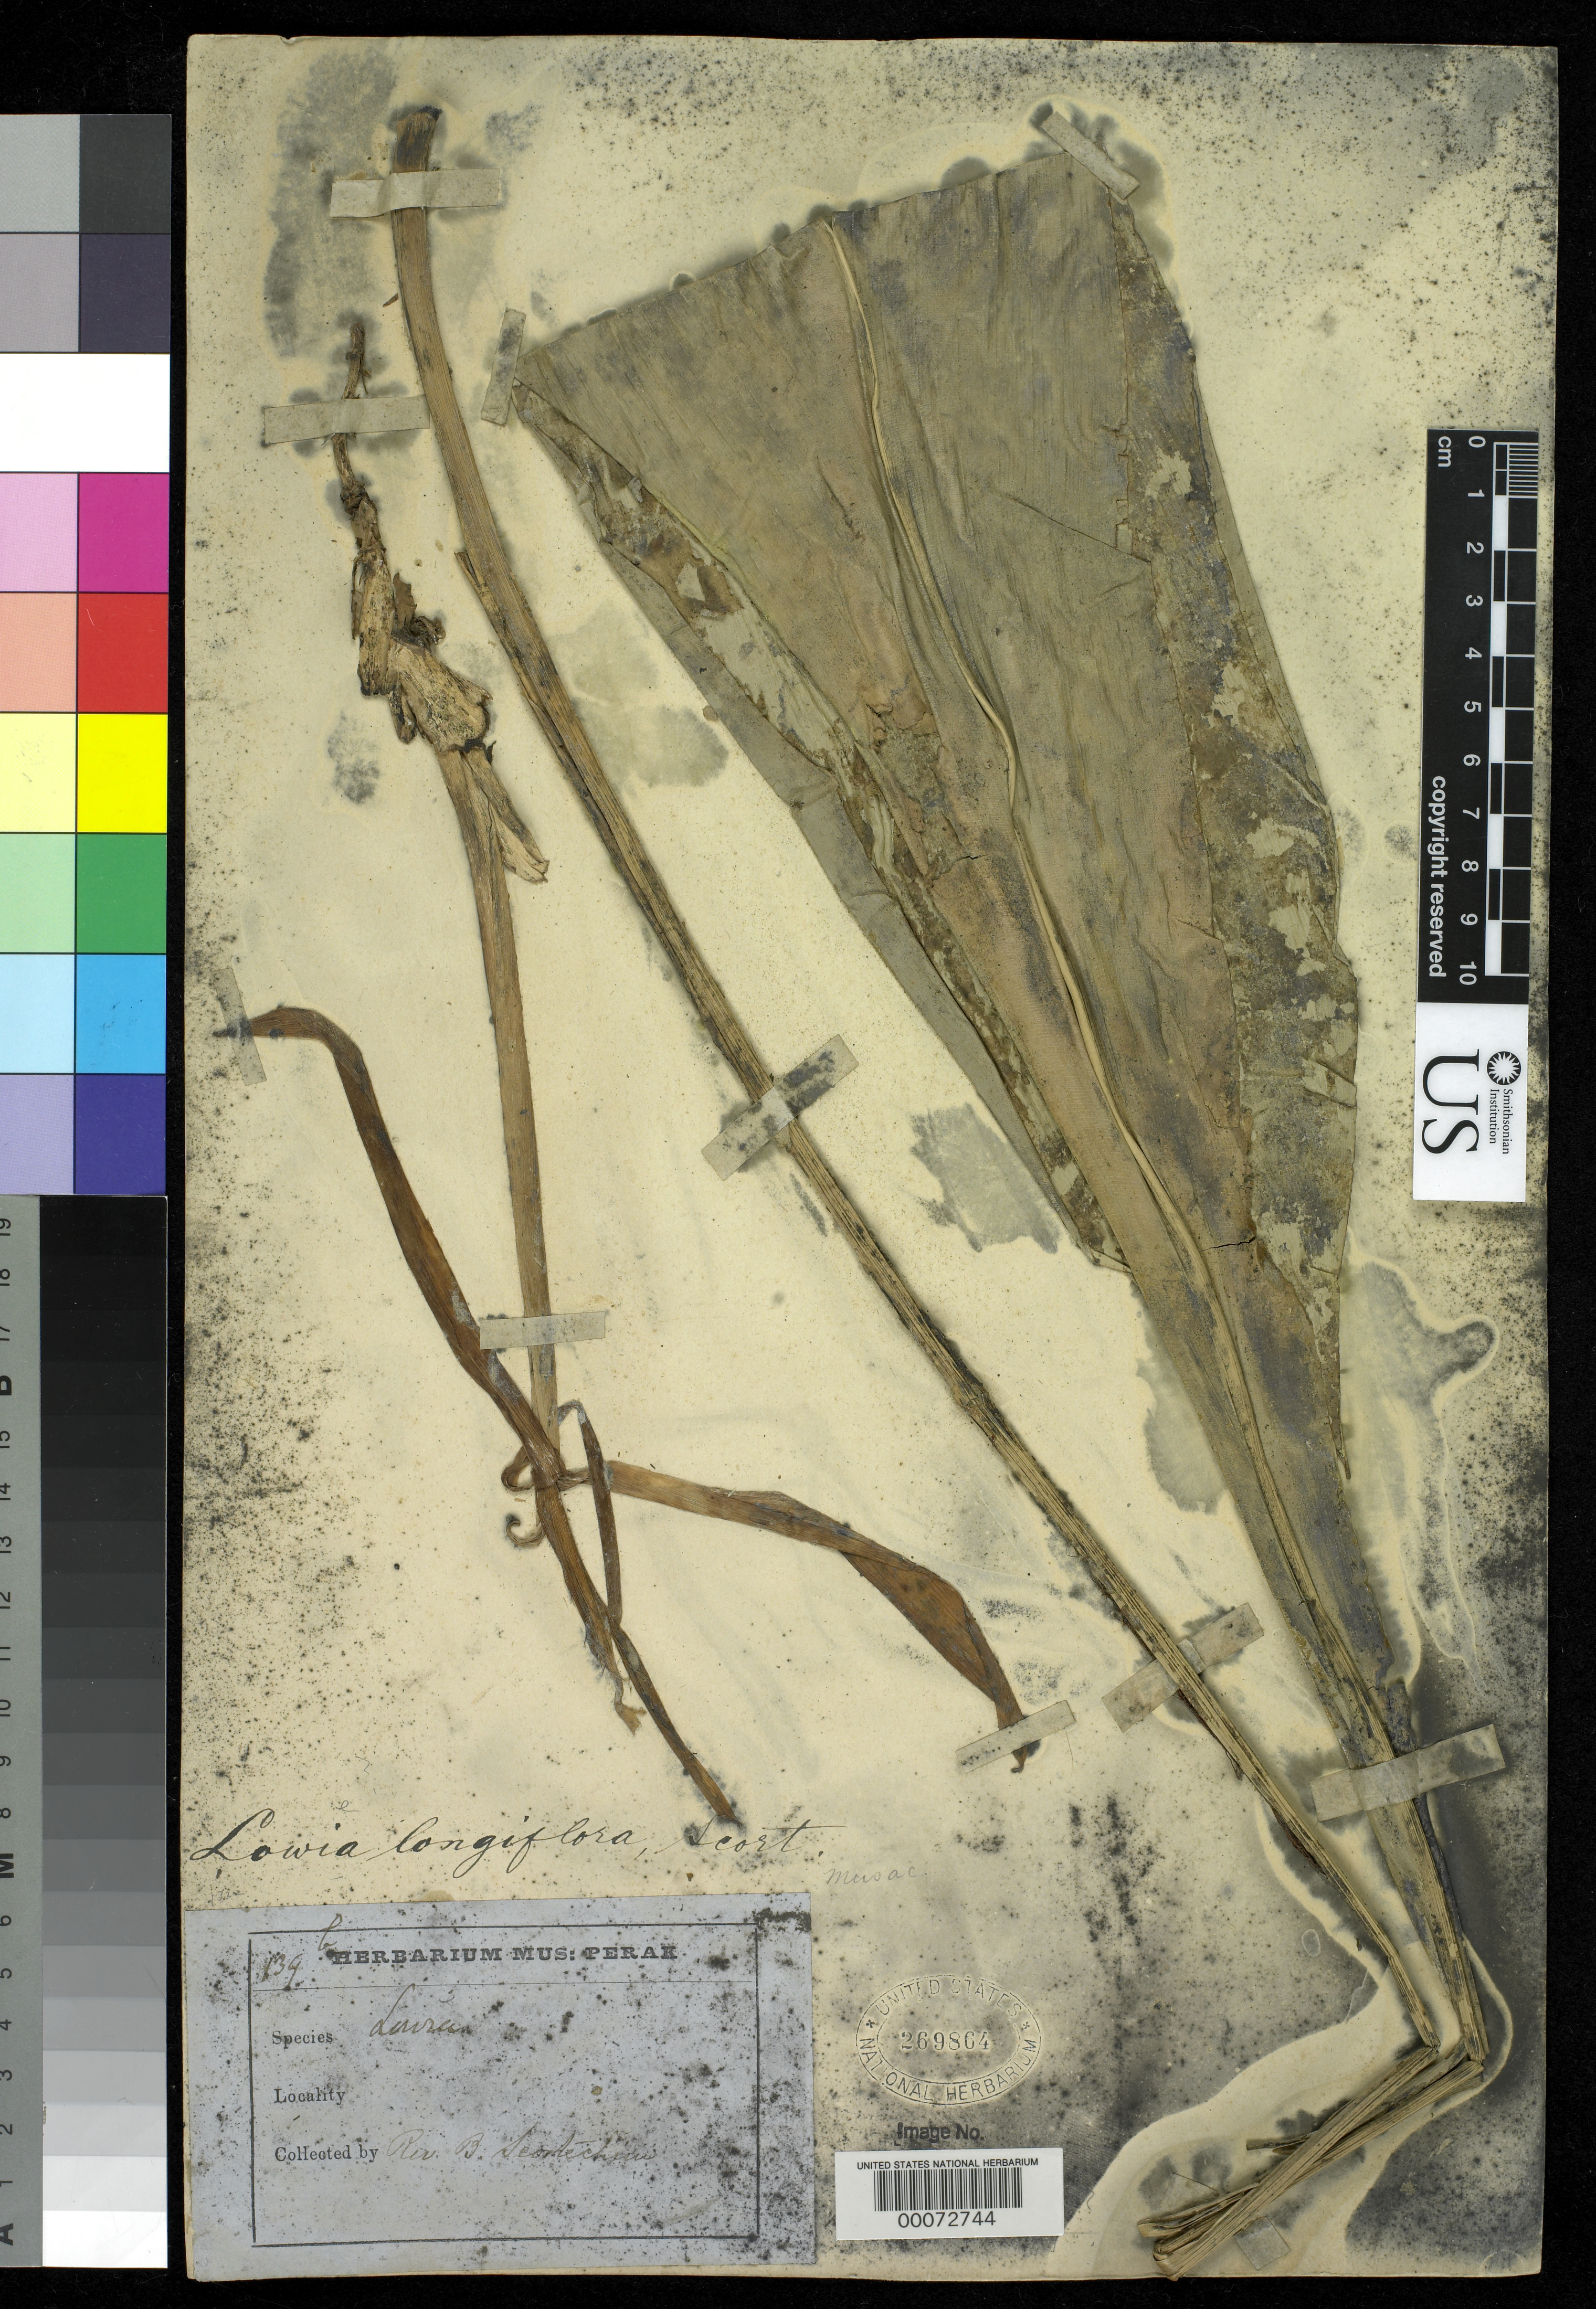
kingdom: Plantae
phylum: Tracheophyta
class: Liliopsida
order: Zingiberales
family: Lowiaceae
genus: Orchidantha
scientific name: Orchidantha longiflora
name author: (Scort.) Ridl.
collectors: B. Scortechini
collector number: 139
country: Malaysia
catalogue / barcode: US 269864